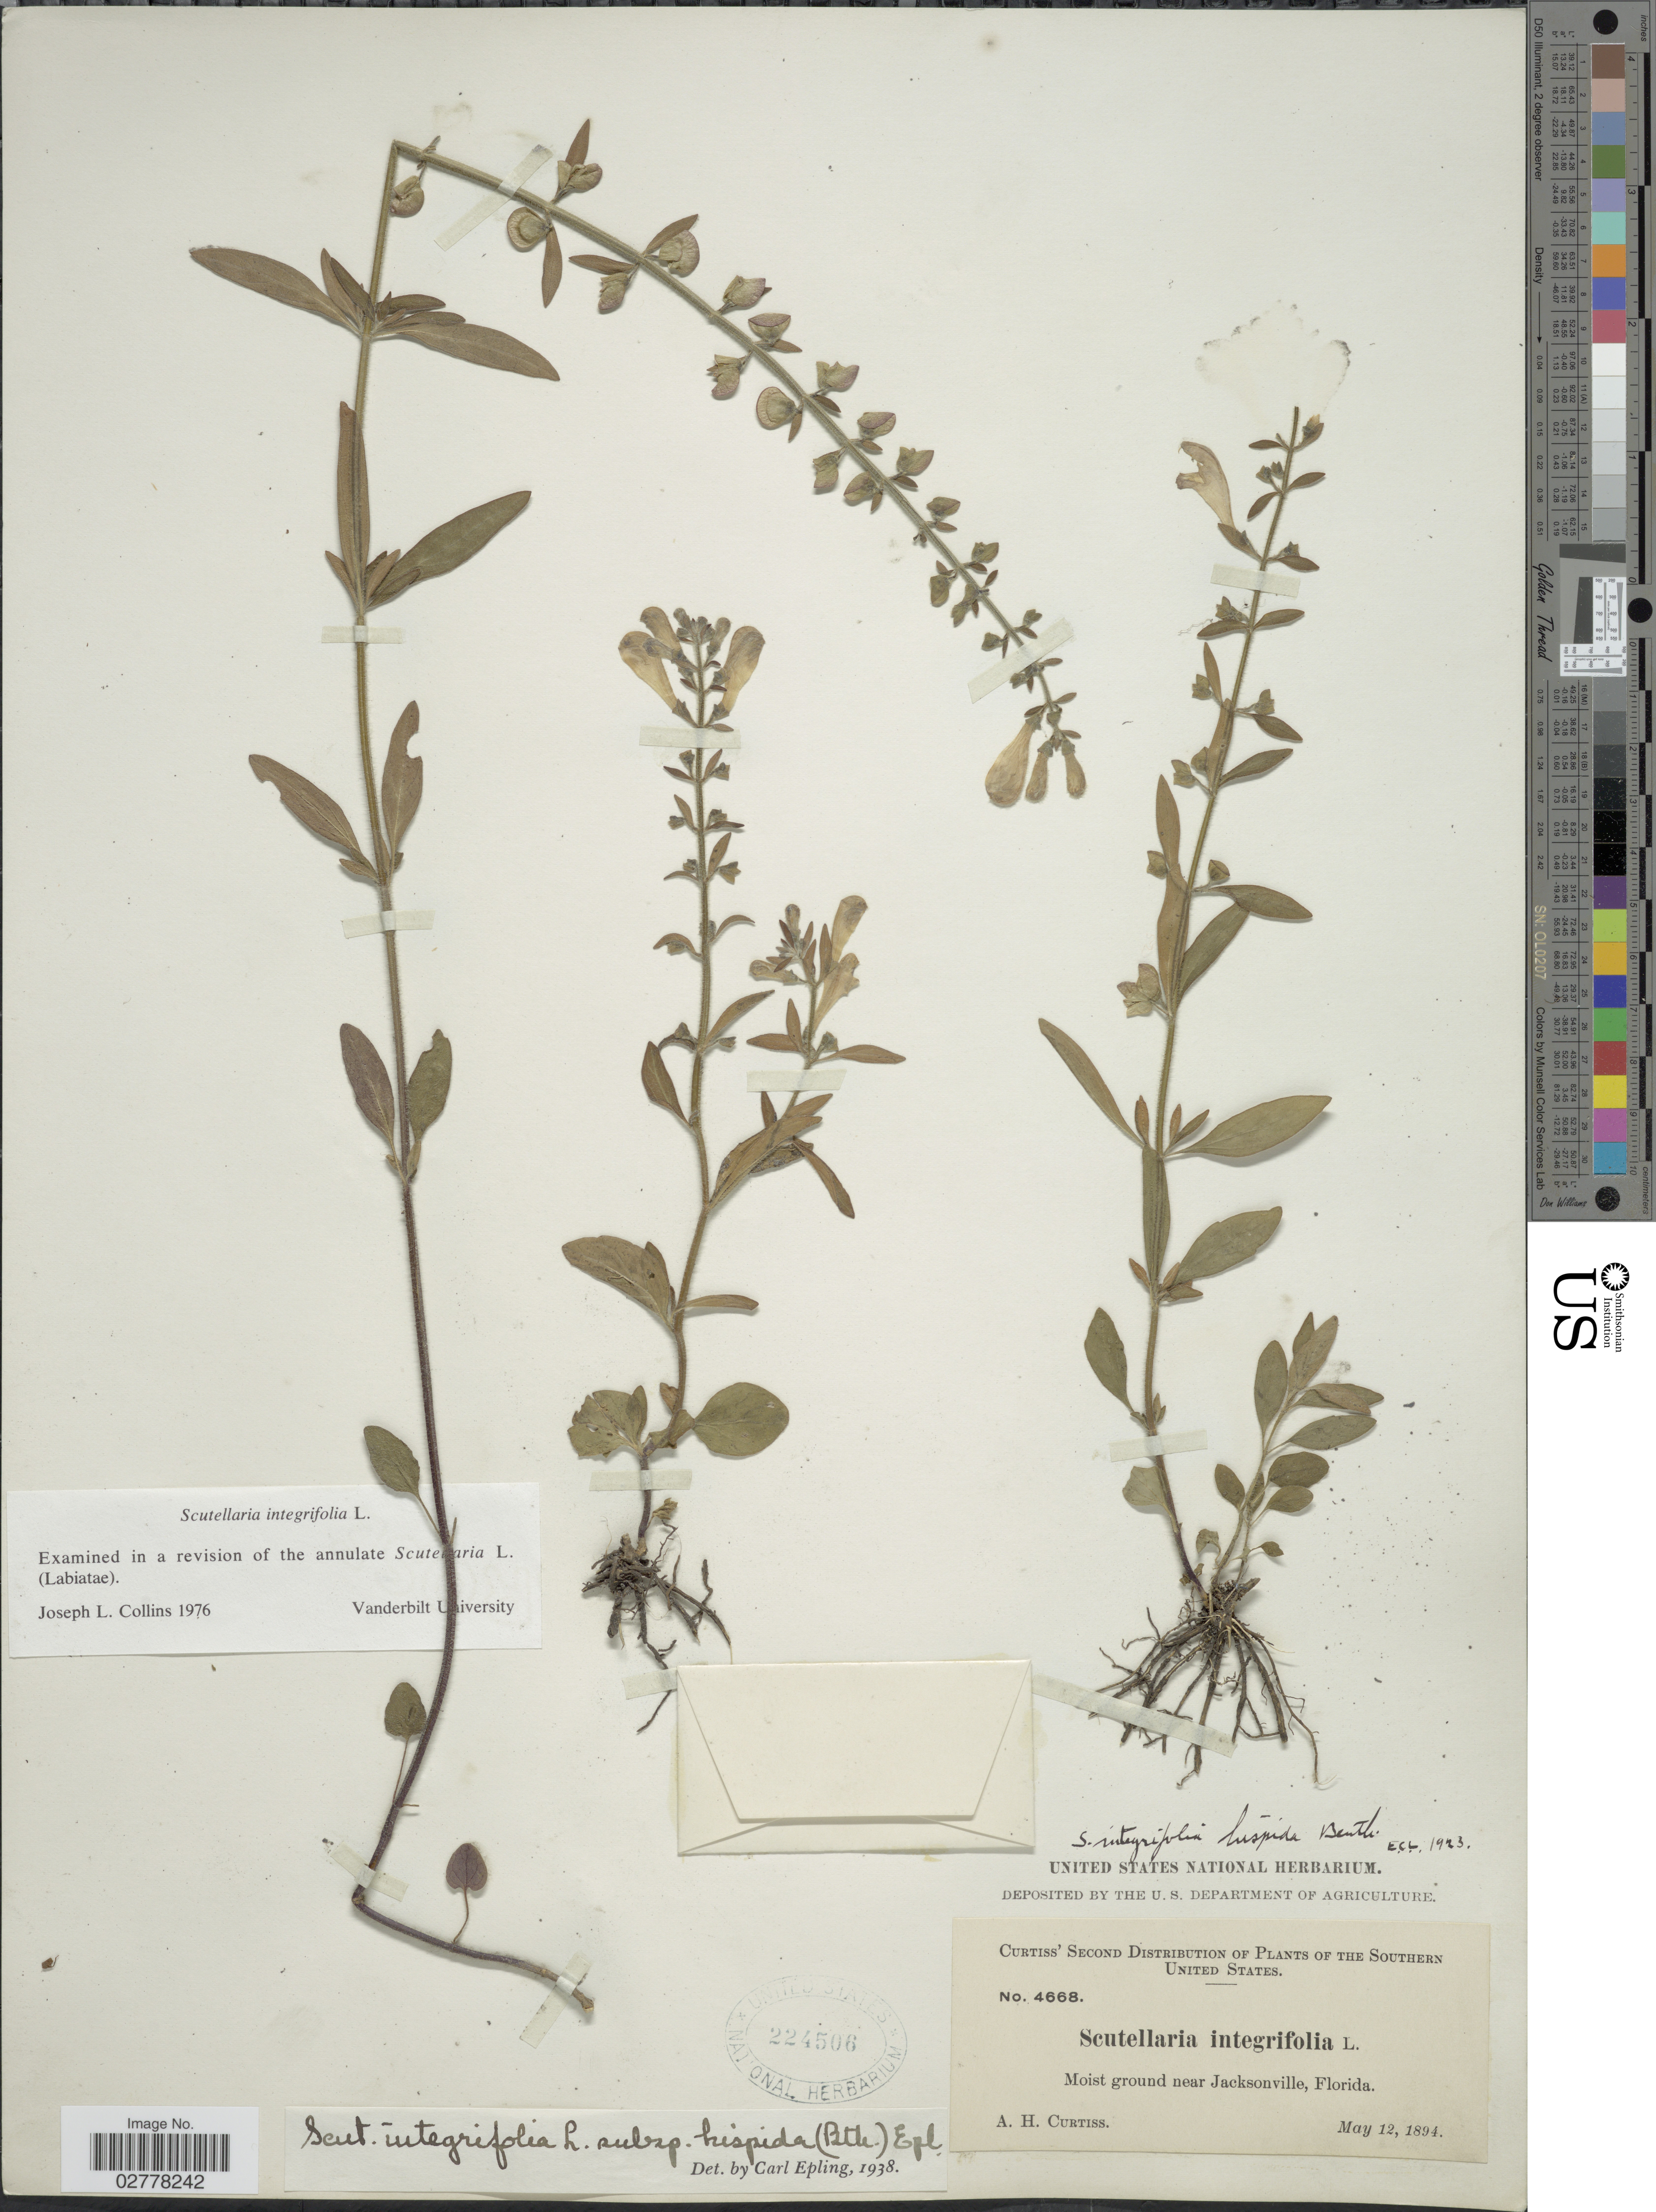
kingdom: Plantae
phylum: Tracheophyta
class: Magnoliopsida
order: Lamiales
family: Lamiaceae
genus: Scutellaria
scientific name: Scutellaria integrifolia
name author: L.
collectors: A. H. Curtiss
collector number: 4668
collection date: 1894-05-12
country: United States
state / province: Florida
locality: The Southern United States. Moist ground near Jacksonville.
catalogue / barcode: US 224506